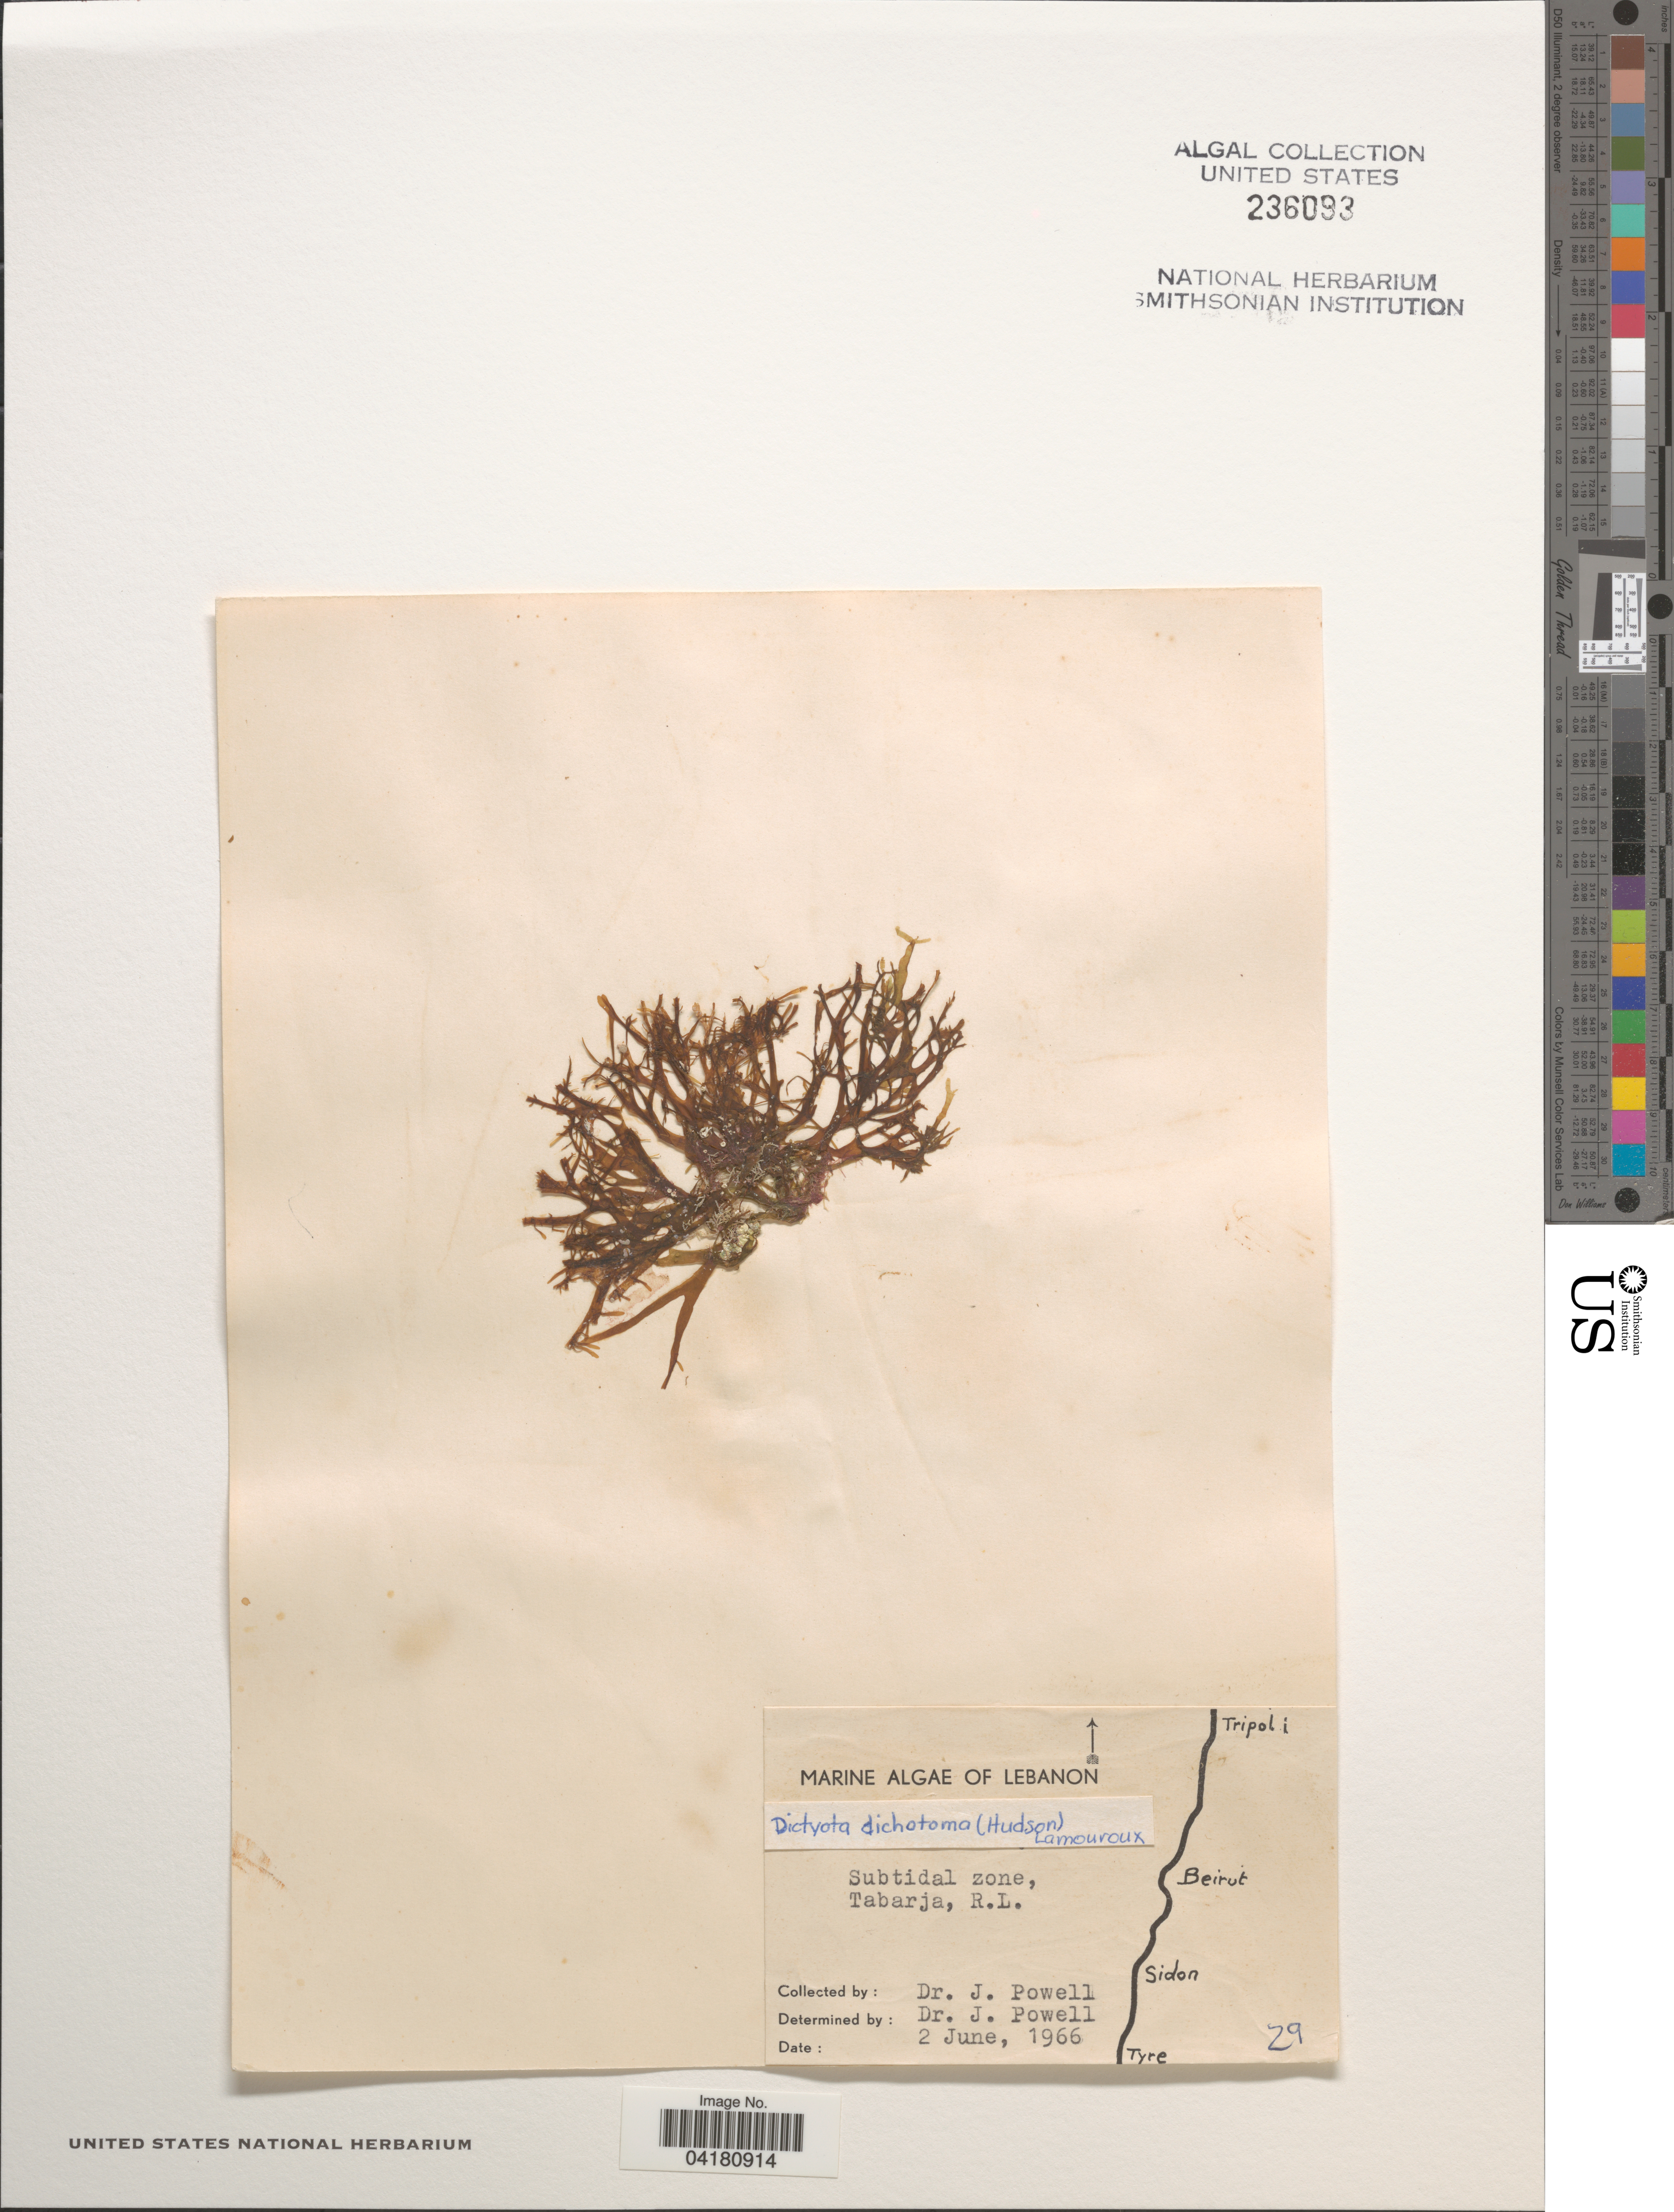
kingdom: Chromista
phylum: Ochrophyta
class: Phaeophyceae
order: Dictyotales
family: Dictyotaceae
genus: Dictyota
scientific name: Dictyota dichotoma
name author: (Huds.) J.V.Lamouroux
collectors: J. Powell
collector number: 29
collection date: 1966-06-02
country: Lebanon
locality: Subtidal zone, Tabarja, R.L.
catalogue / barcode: US 236093